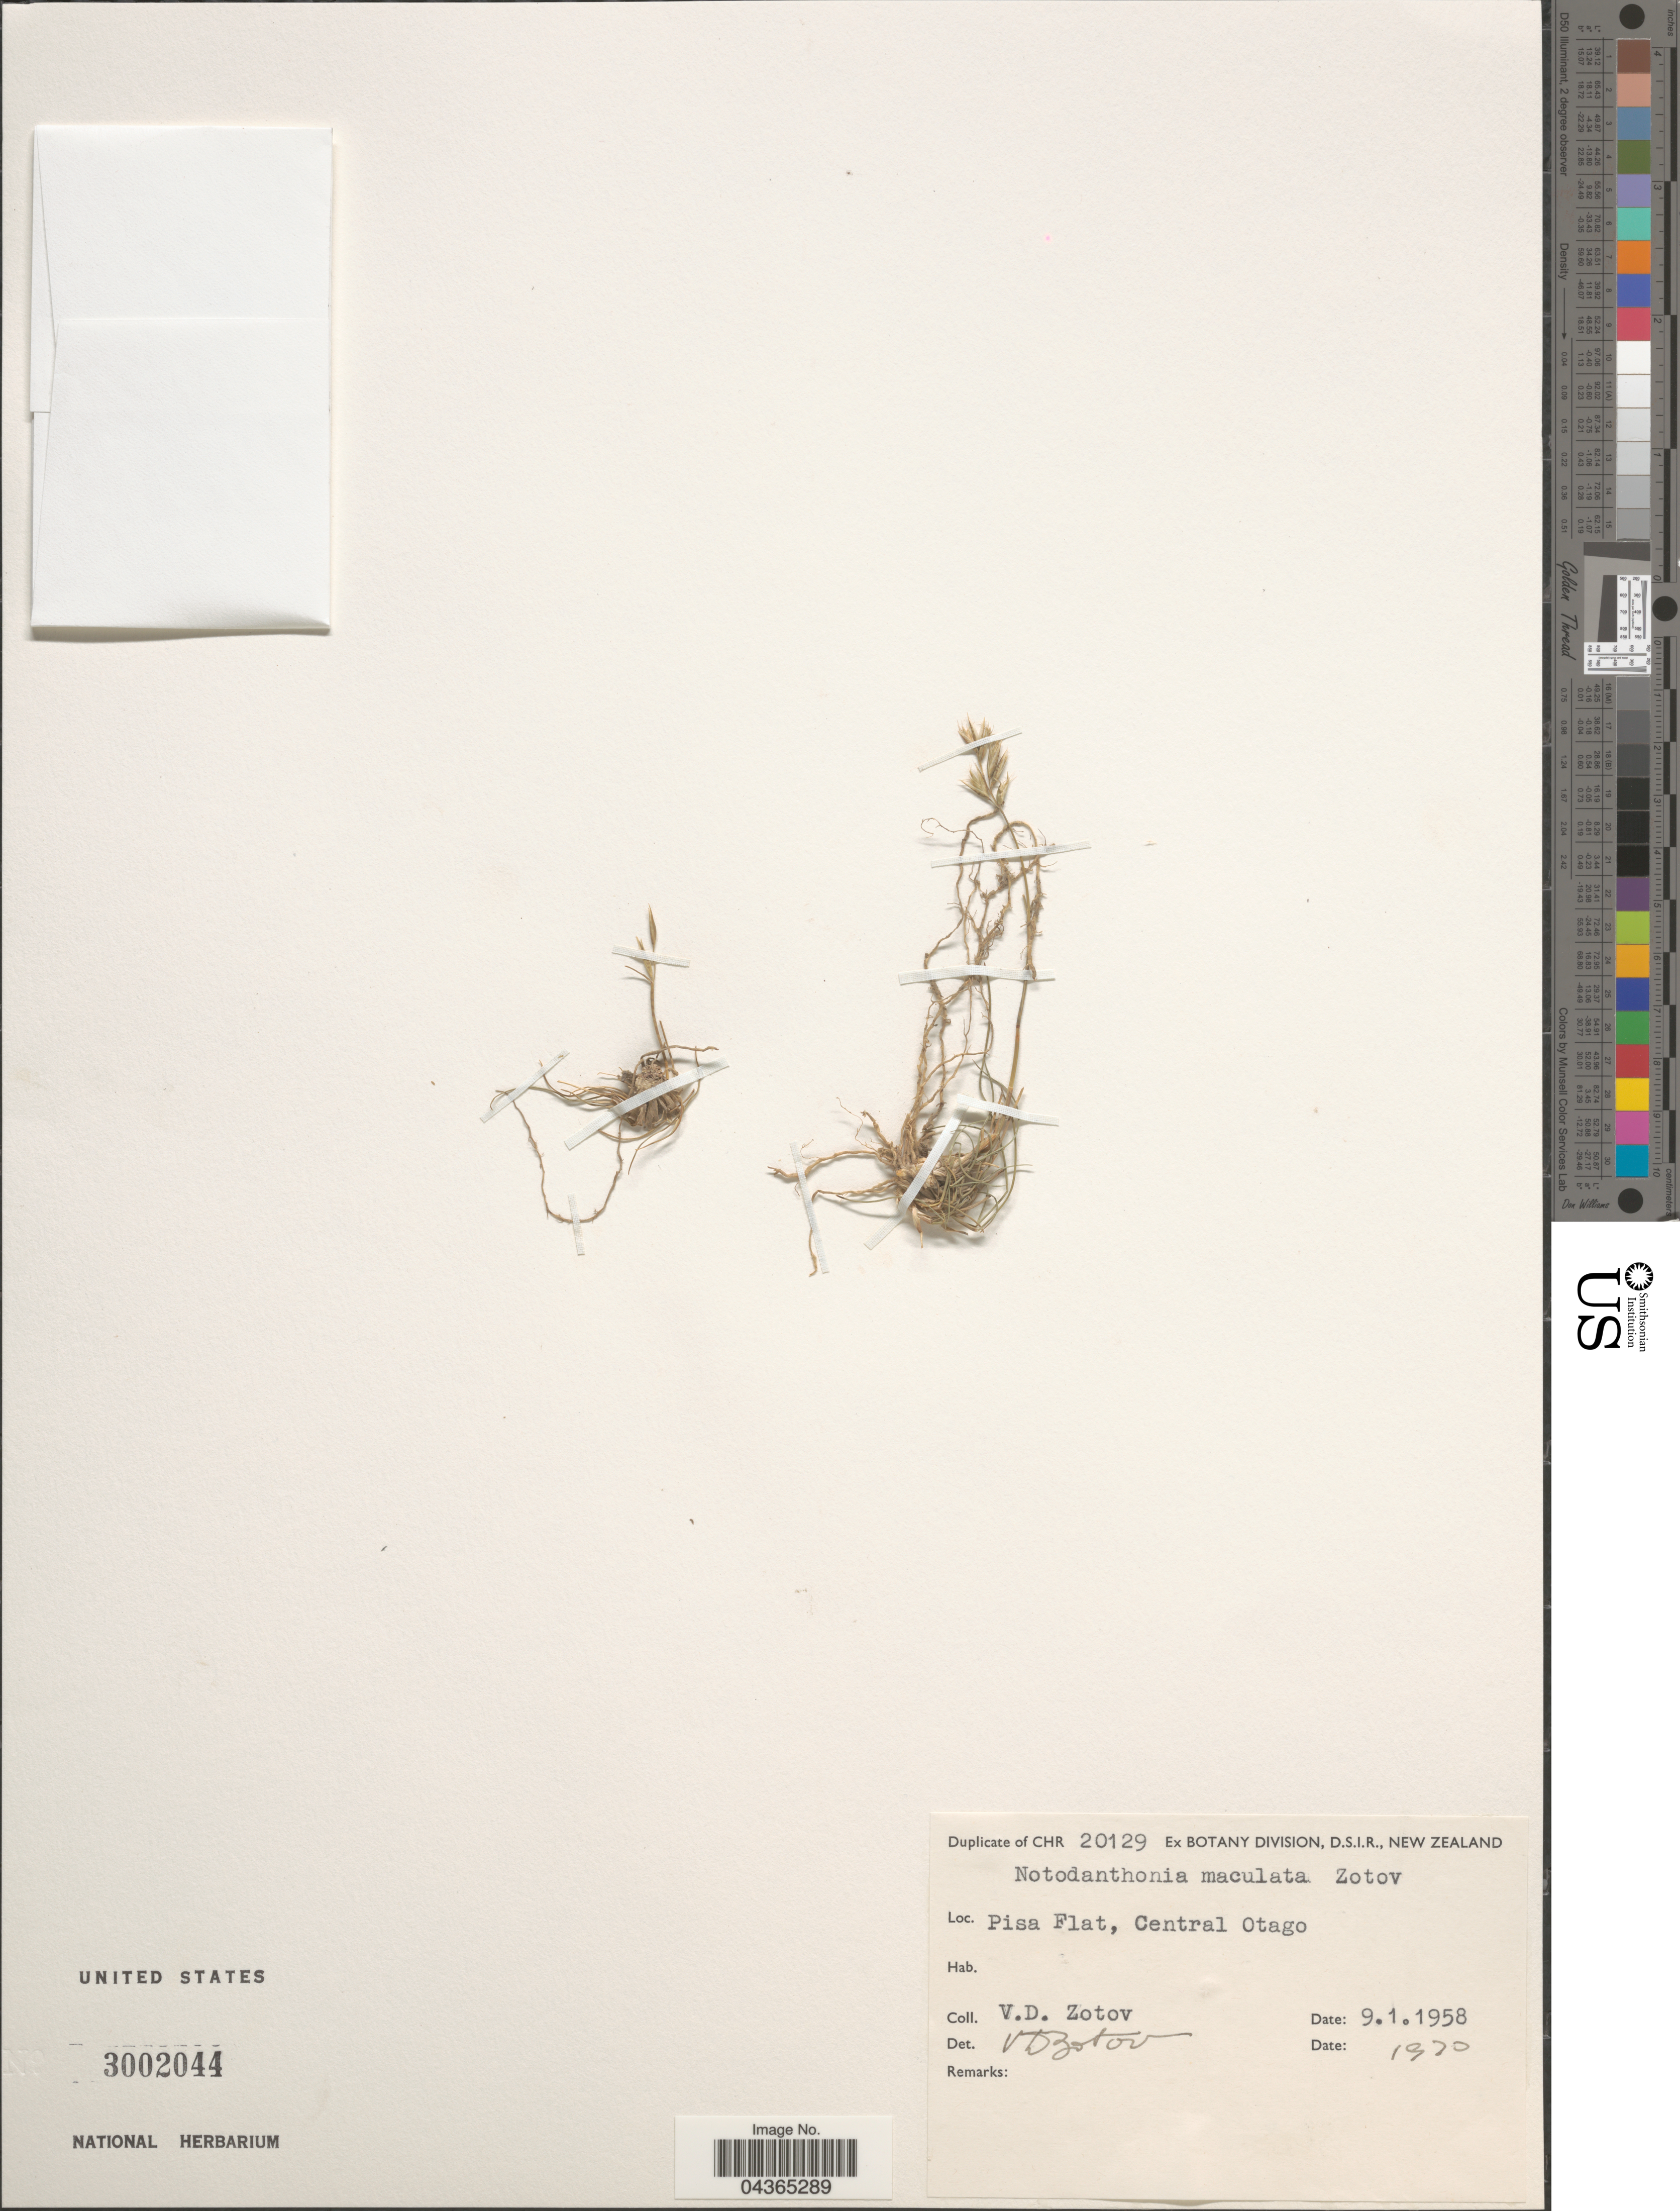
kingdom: Plantae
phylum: Tracheophyta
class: Liliopsida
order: Poales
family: Poaceae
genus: Rytidosperma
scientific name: Rytidosperma maculatum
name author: (Zotov) Connor & Edgar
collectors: V. Zotov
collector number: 20129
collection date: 1958-01-09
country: New Zealand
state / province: Otago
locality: Pisa Flat, Central Otago.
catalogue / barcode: US 3002044